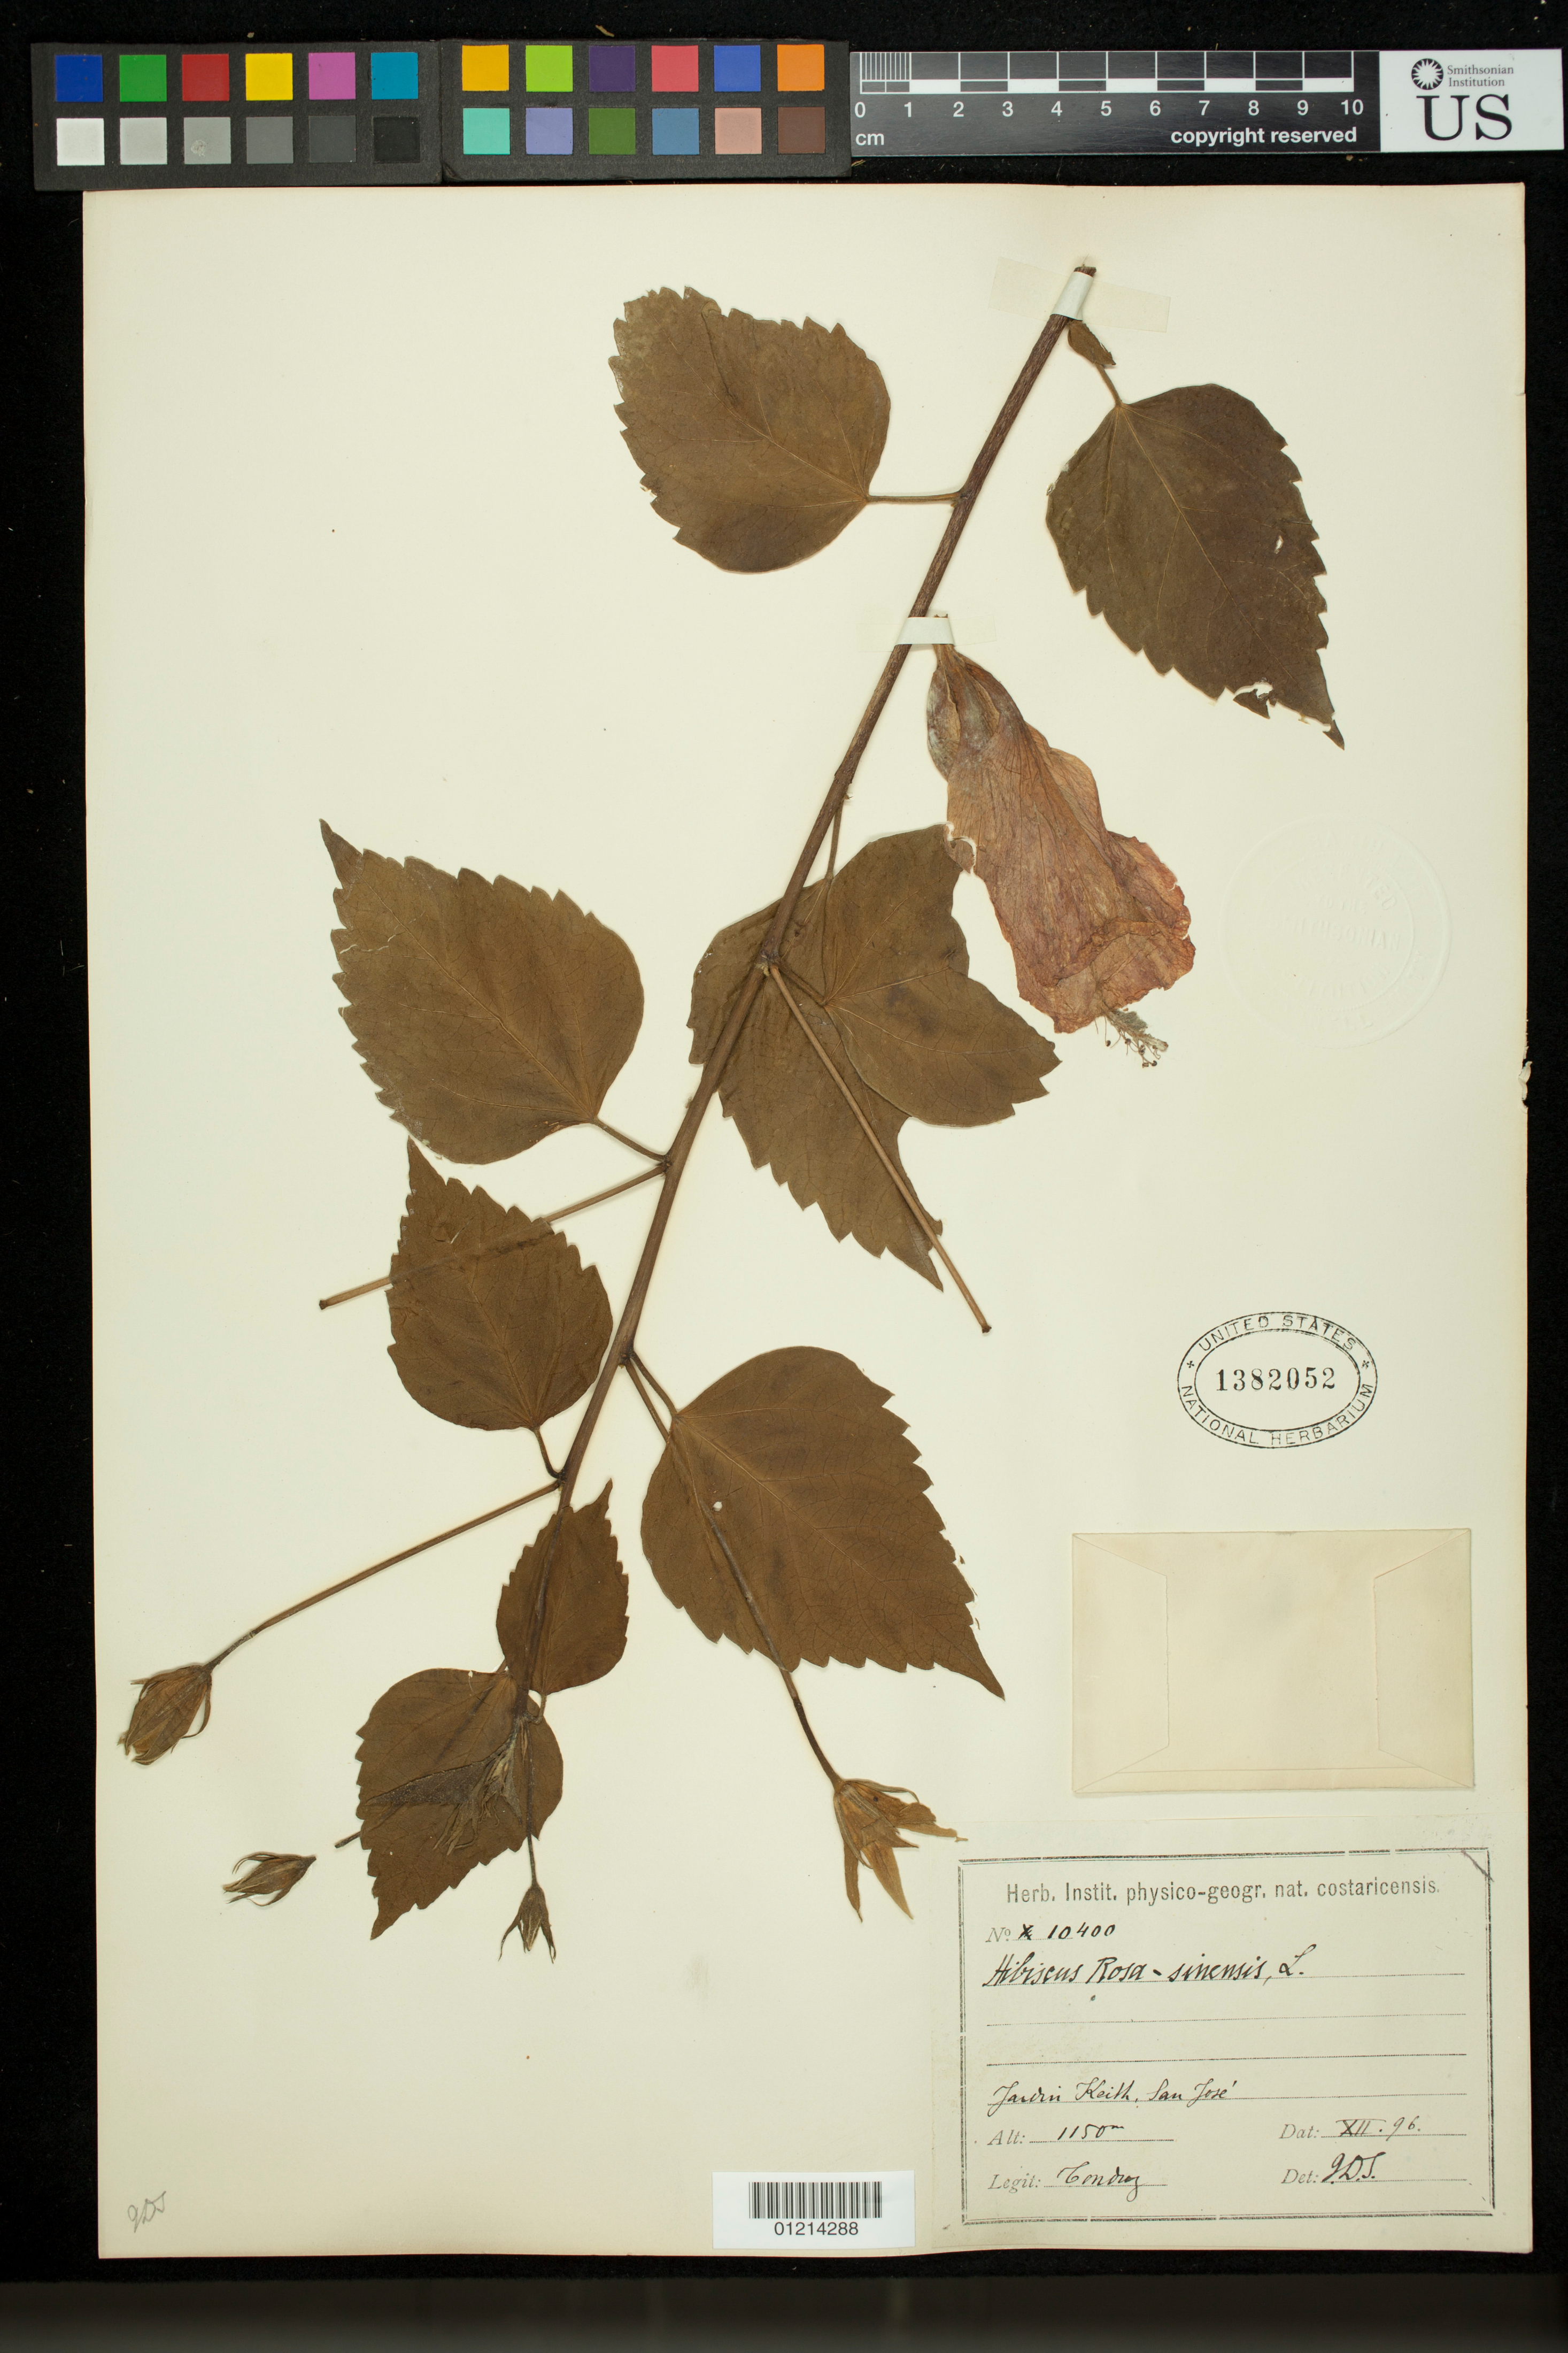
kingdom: Plantae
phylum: Tracheophyta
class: Magnoliopsida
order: Malvales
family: Malvaceae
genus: Hibiscus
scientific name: Hibiscus rosa-sinensis var. rosa-sinensis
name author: L.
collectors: A. Tonduz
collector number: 10400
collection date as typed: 1896-12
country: Costa Rica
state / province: San José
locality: Jardin Keith, San José, San José Canton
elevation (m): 1150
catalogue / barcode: US 1382052